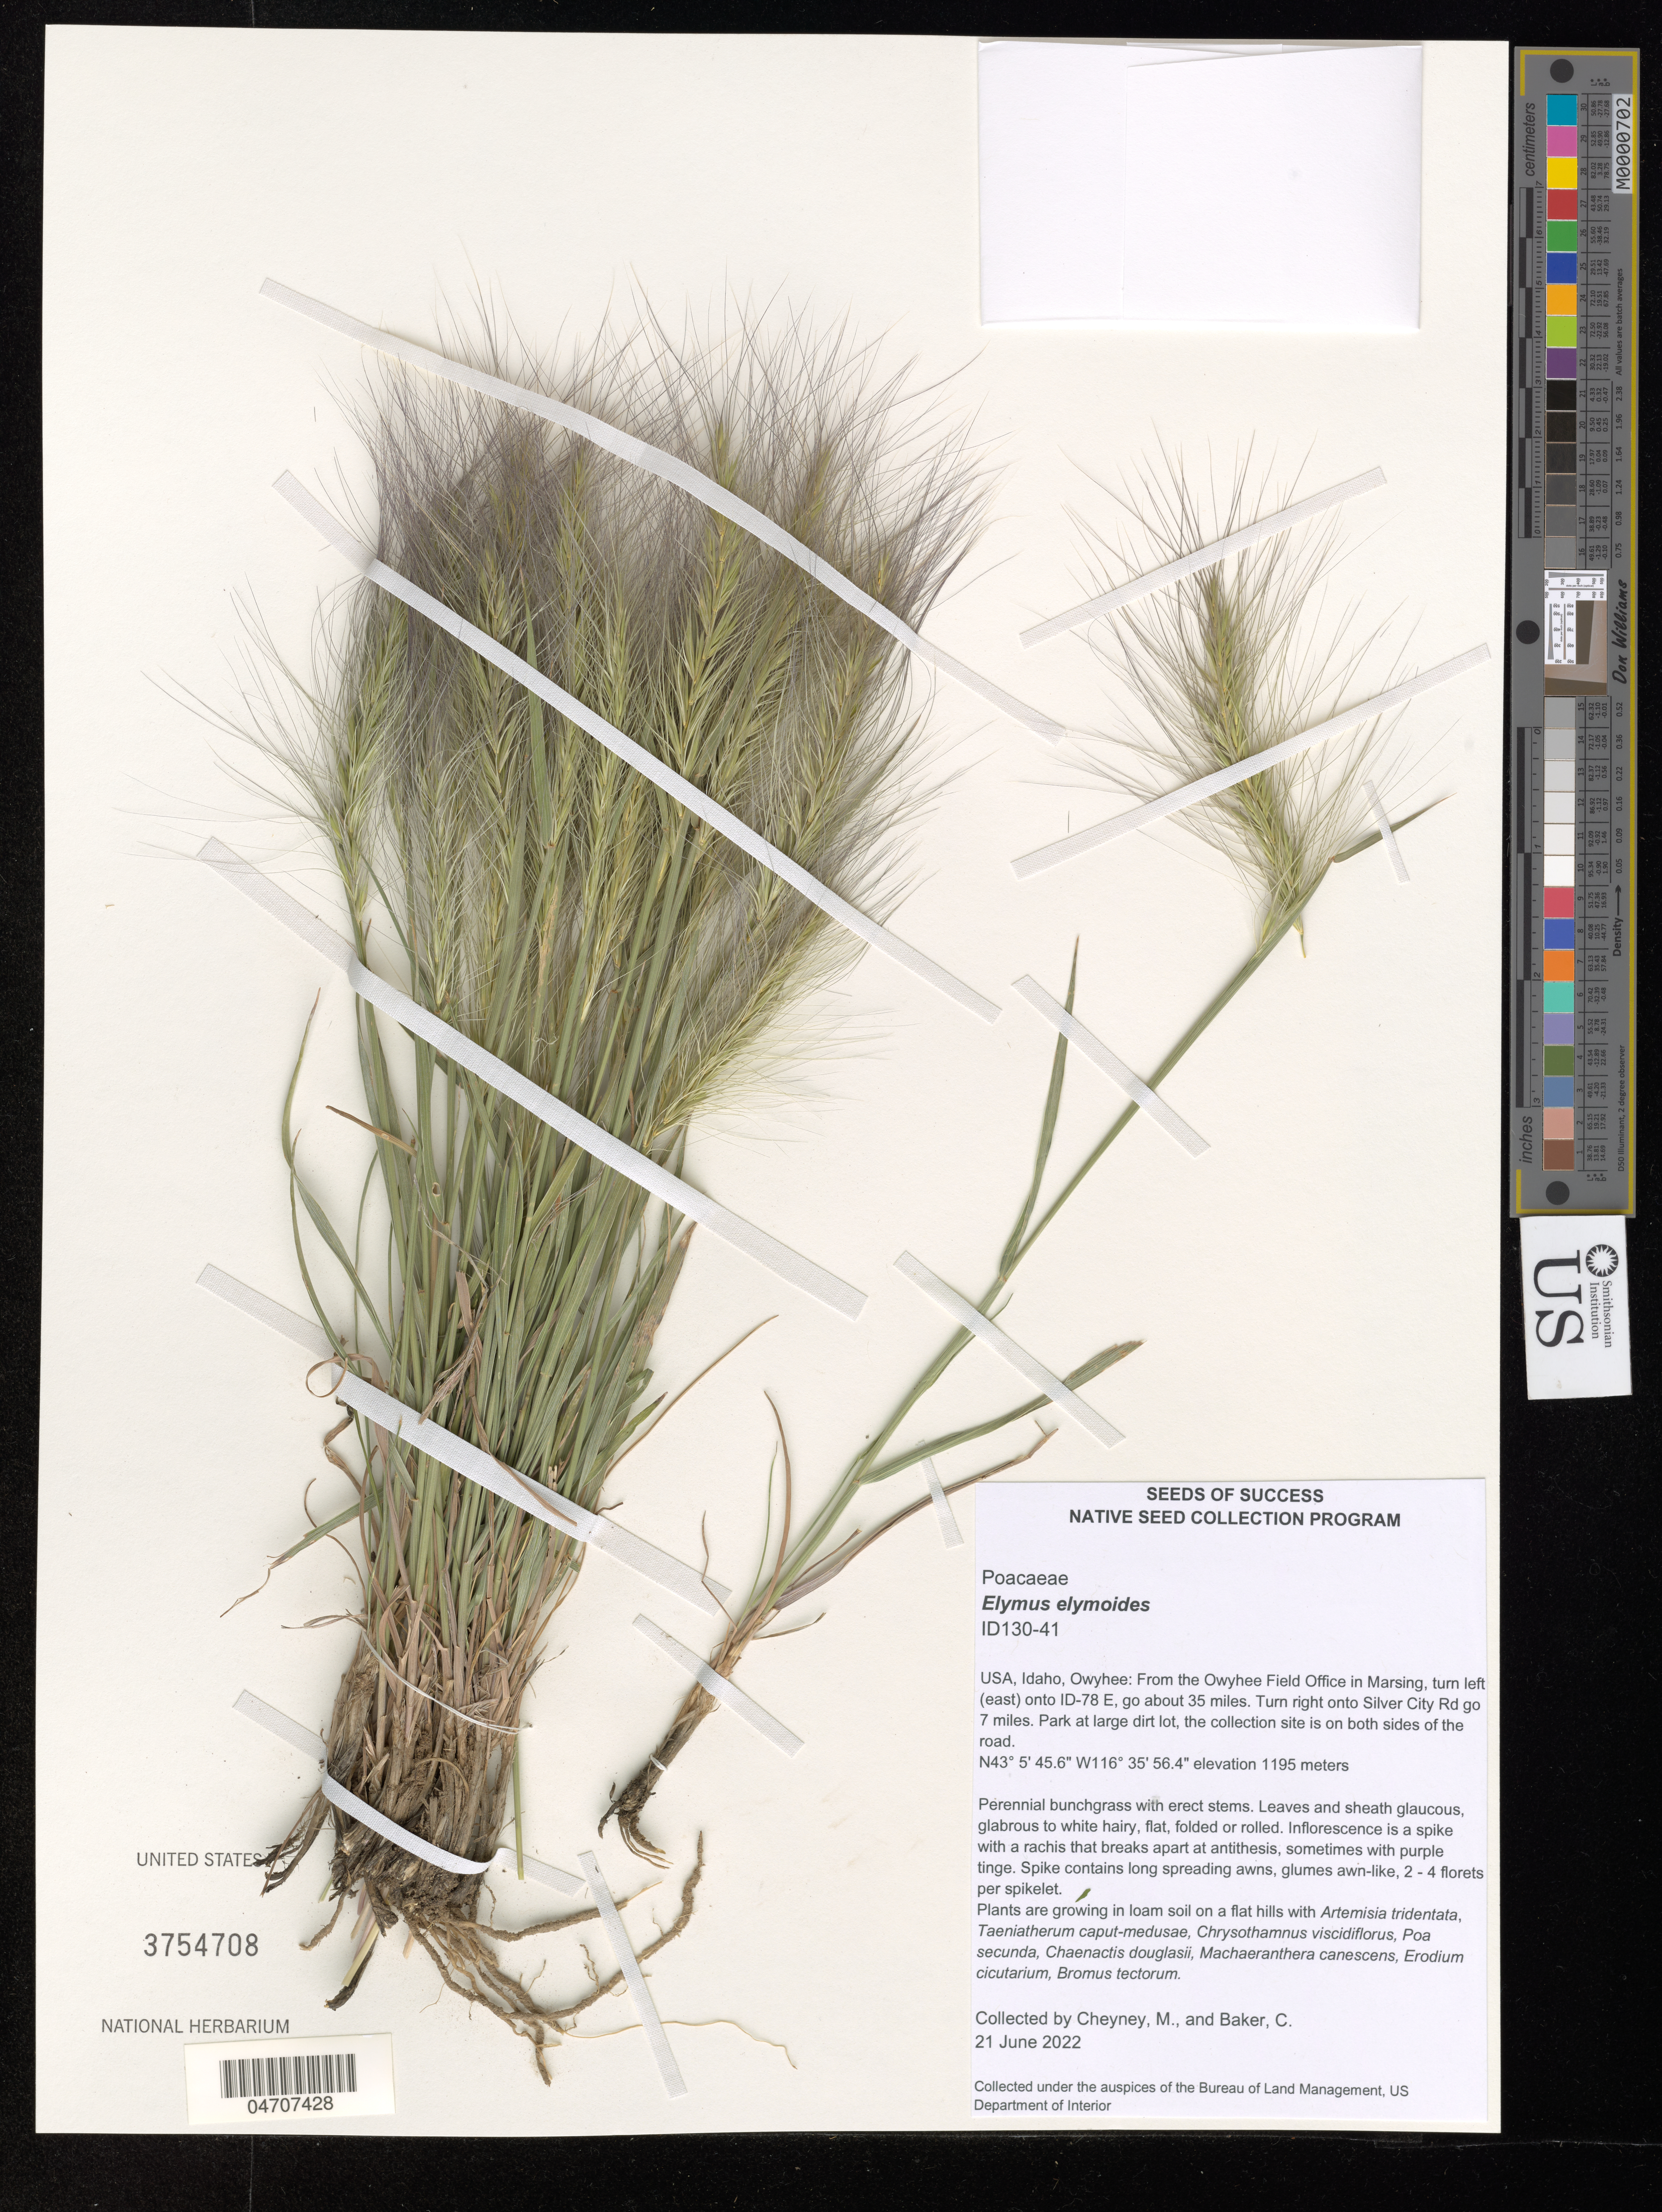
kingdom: Plantae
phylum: Tracheophyta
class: Liliopsida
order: Poales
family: Poaceae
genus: Elymus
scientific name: Elymus elymoides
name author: (Raf.) Swezey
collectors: M. Cheyney & C. Baker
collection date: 2022-06-21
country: United States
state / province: Idaho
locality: Owyhee: From the Owyhee Field Office in Marsing, turn left (east) onto ID-78 E, go about 35 miles. Turn right into Silver City Rd go 7 miles. Park at large dirt lot, the collection site is on both sides of the road.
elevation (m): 1195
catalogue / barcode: US 3754708